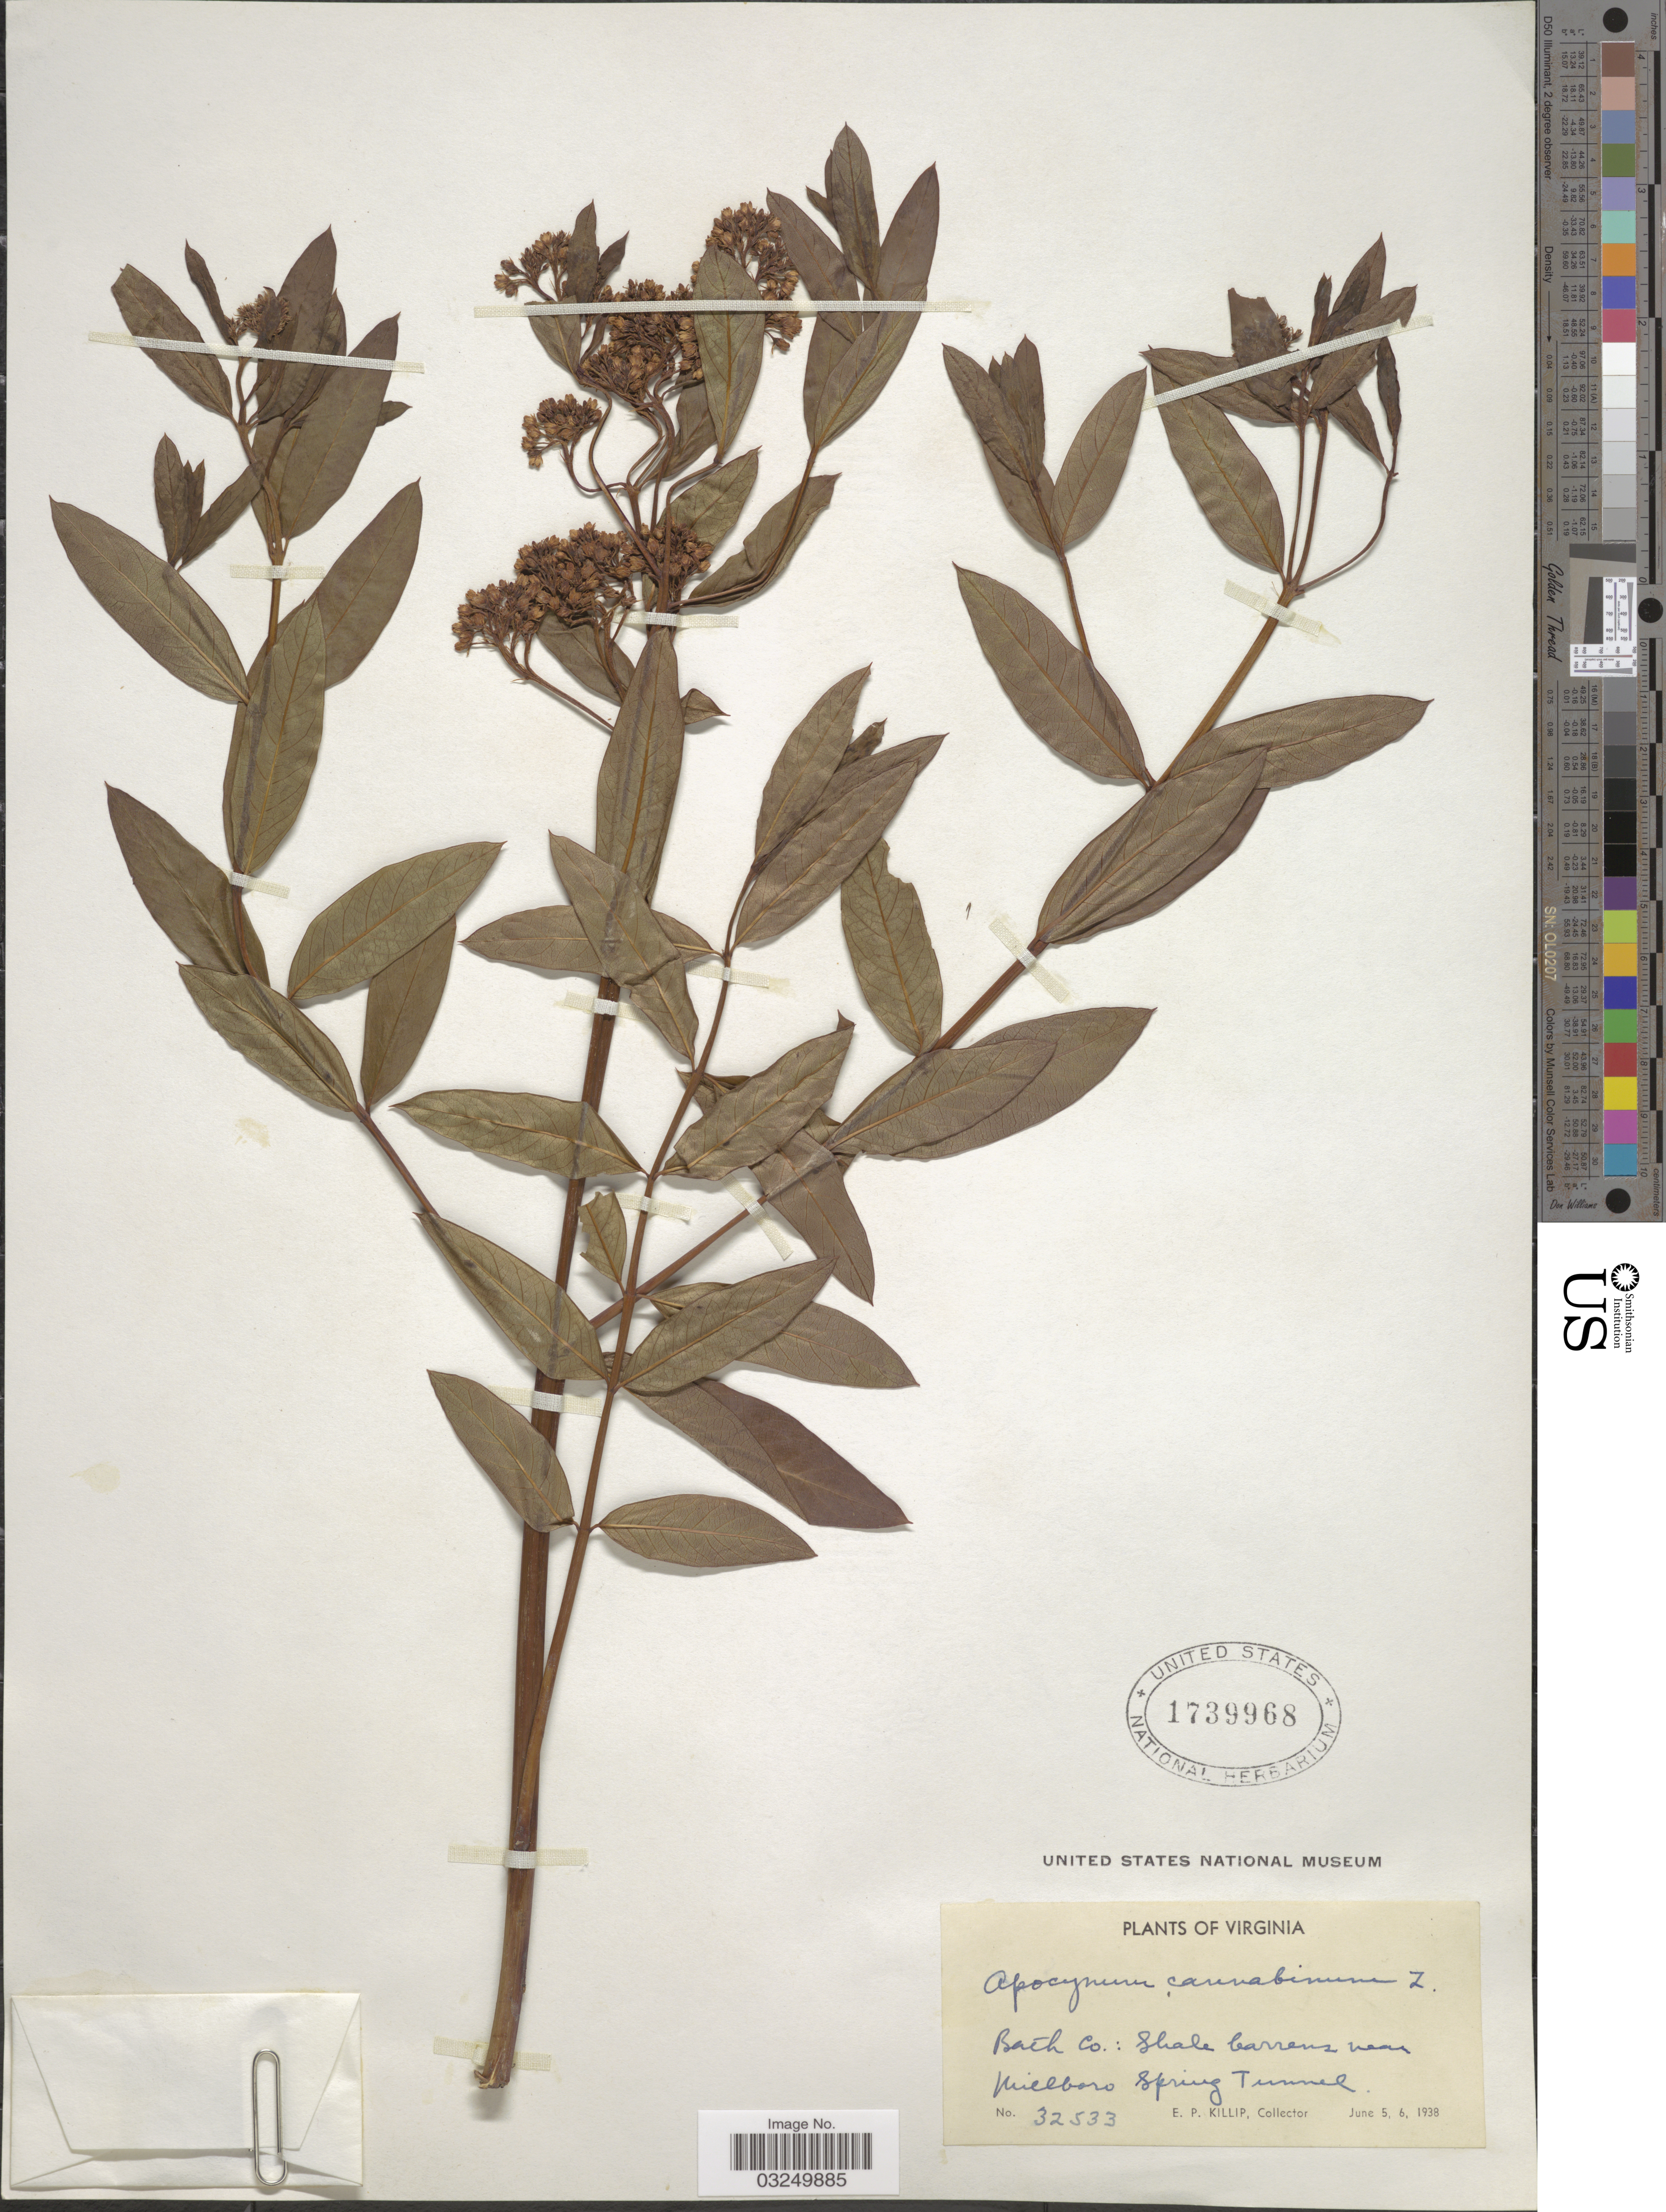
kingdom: Plantae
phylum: Tracheophyta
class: Magnoliopsida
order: Gentianales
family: Apocynaceae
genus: Apocynum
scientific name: Apocynum cannabinum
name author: L.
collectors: E. P. Killip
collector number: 32533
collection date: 1938-06-05/1938-06-06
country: United States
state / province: Virginia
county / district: Bath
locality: Bath Co.: Shale barrens near Millboro Spring Tunnel.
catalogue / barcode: US 1739968